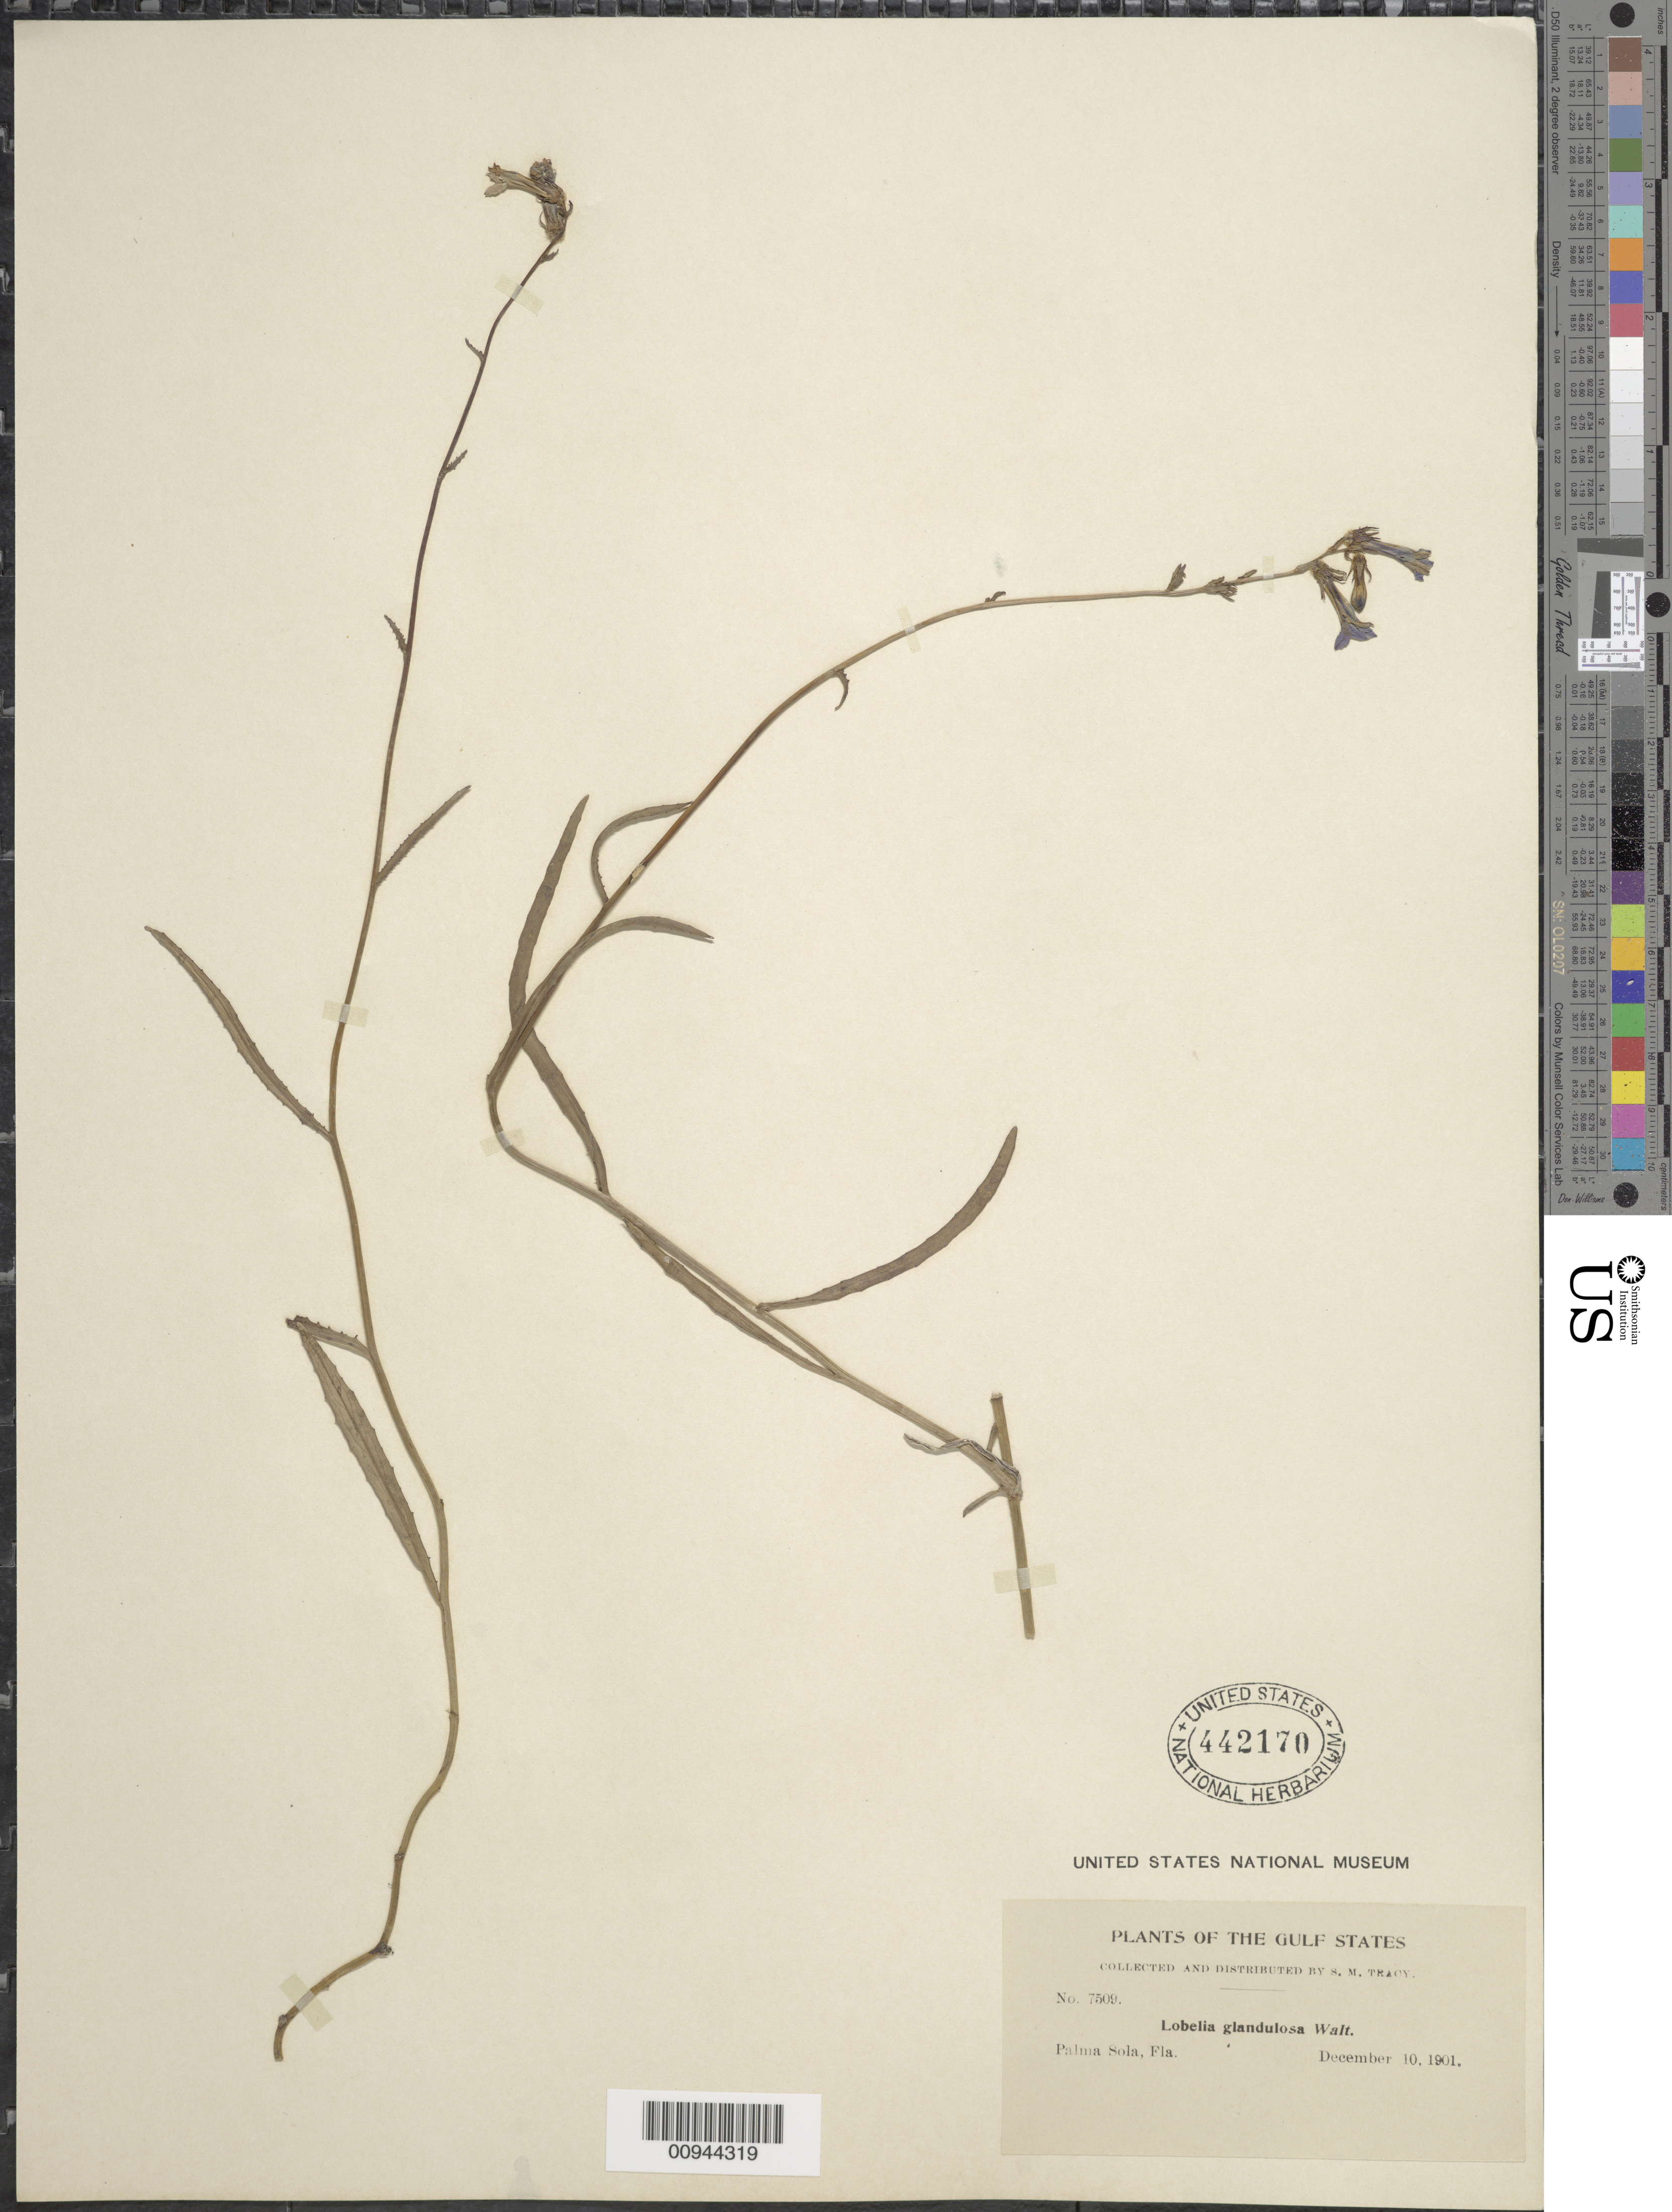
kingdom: Plantae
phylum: Tracheophyta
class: Magnoliopsida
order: Asterales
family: Campanulaceae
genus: Lobelia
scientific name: Lobelia glandulosa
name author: Walter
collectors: S. M. Tracy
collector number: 7509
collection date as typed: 10 Dec 1901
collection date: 1901-12-10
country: United States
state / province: Florida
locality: Palma Sola.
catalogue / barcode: US 442170